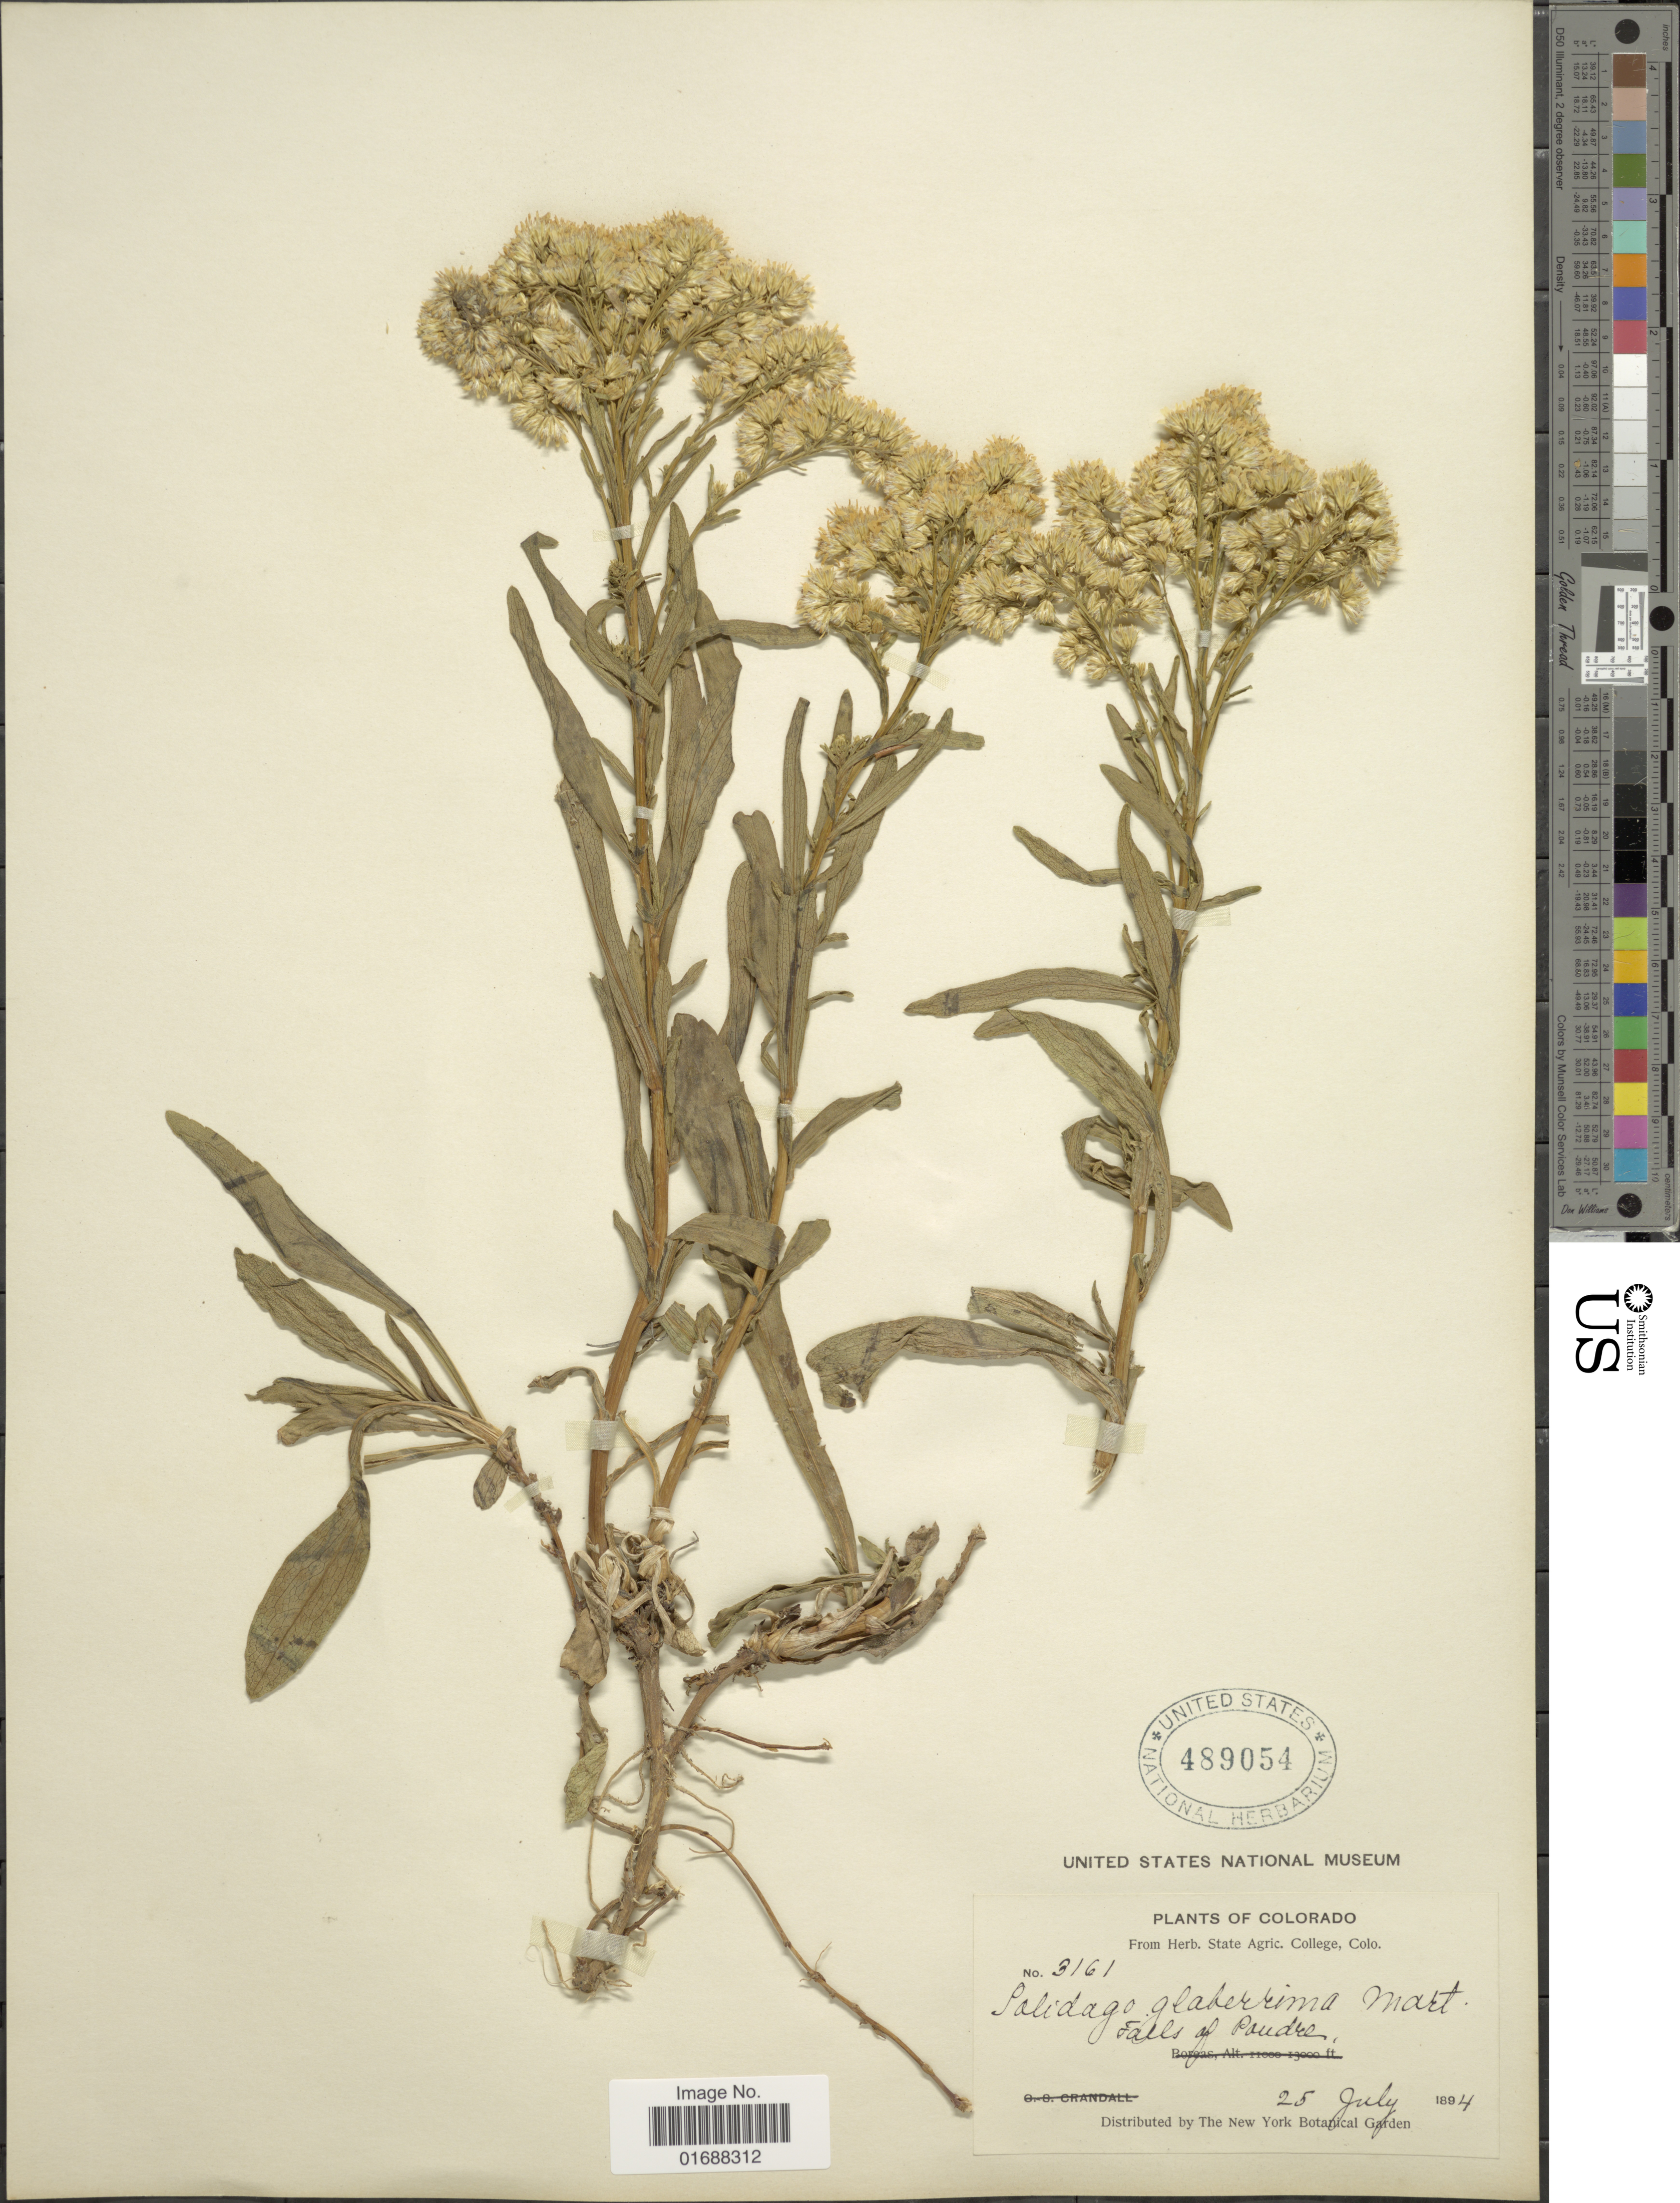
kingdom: Plantae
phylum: Tracheophyta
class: Magnoliopsida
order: Asterales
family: Asteraceae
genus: Solidago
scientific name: Solidago missouriensis var. missouriensis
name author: Nutt.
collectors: ex herb. State Agric. College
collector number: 3161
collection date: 1894-07-25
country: United States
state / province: Colorado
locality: Colorado. Falls of Paudre.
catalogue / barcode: US 489054